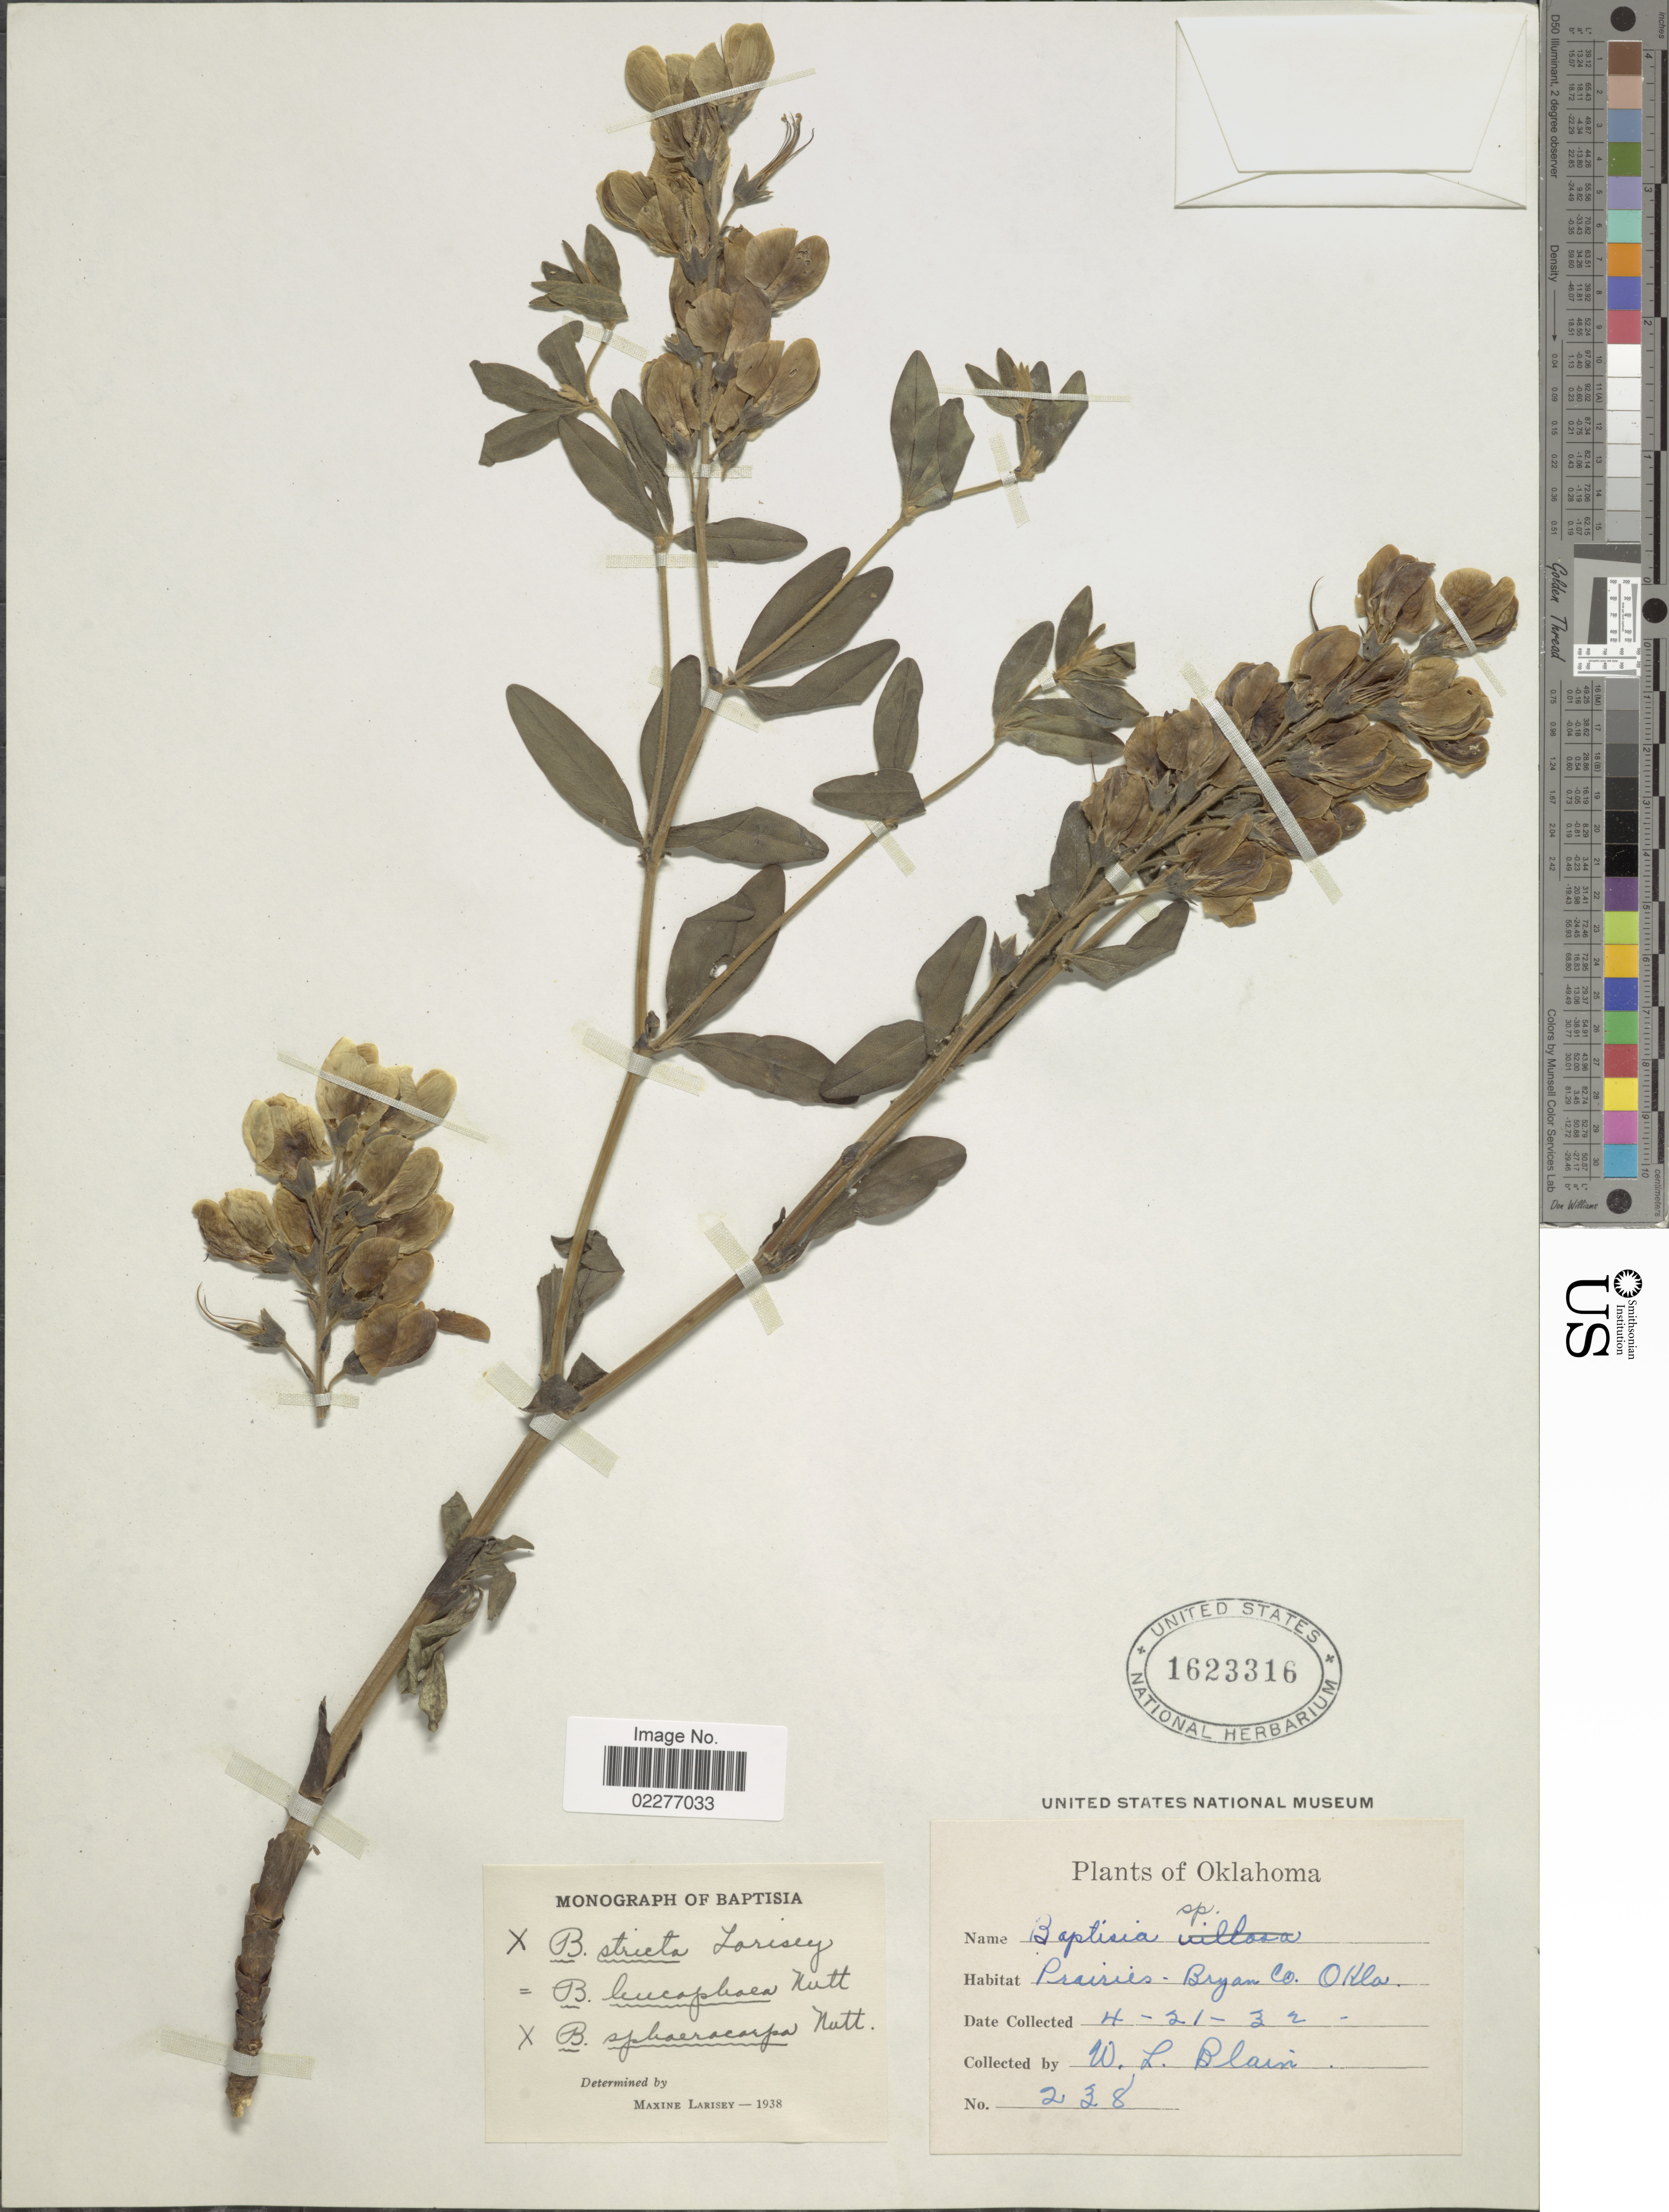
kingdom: Plantae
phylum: Tracheophyta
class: Magnoliopsida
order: Fabales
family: Fabaceae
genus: Baptisia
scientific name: Baptisia stricta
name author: Larisey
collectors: W. Blain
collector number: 238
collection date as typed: Transcribed d/m/y: 21/4/32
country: United States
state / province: Oklahoma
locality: Prairies - Bryan Co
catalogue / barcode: US 1623316